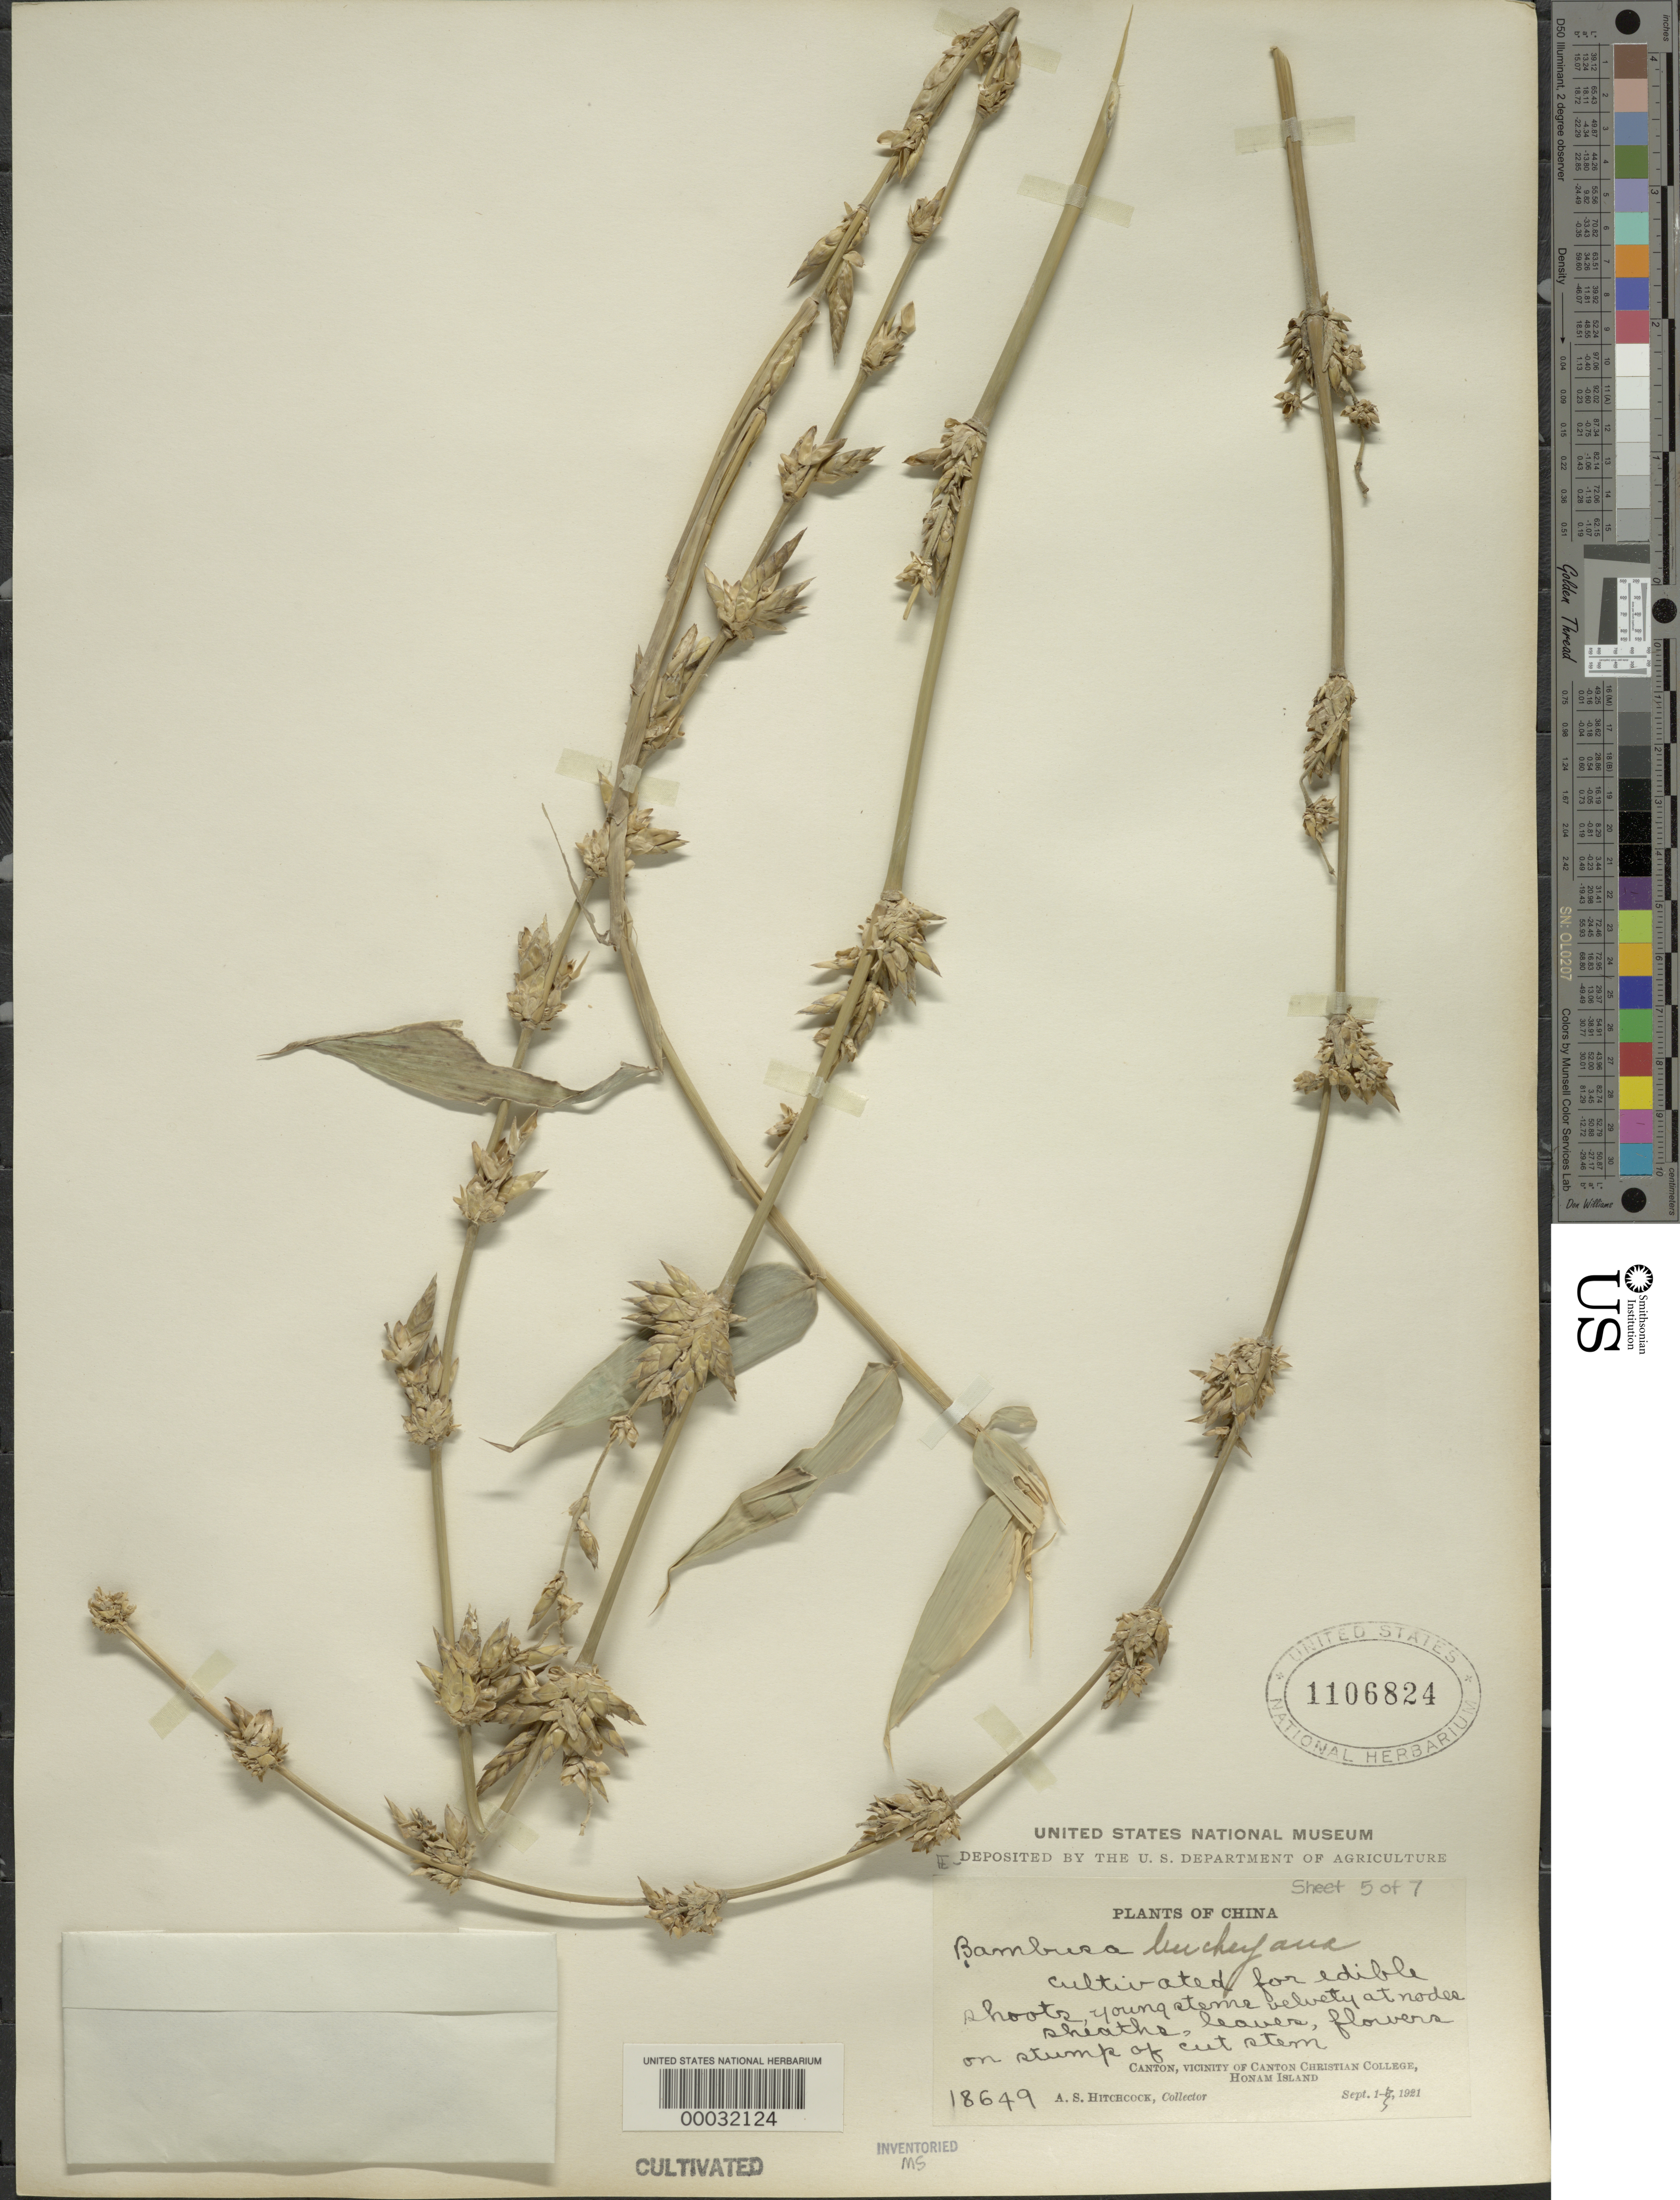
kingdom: Plantae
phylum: Tracheophyta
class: Liliopsida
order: Poales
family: Poaceae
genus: Bambusa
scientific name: Bambusa beecheyana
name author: Munro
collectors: A. S. Hitchcock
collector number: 18649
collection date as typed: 01 Sep 1921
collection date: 1921-09-01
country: China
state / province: Guangdong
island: Honam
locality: Canton christian college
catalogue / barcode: US 1106824